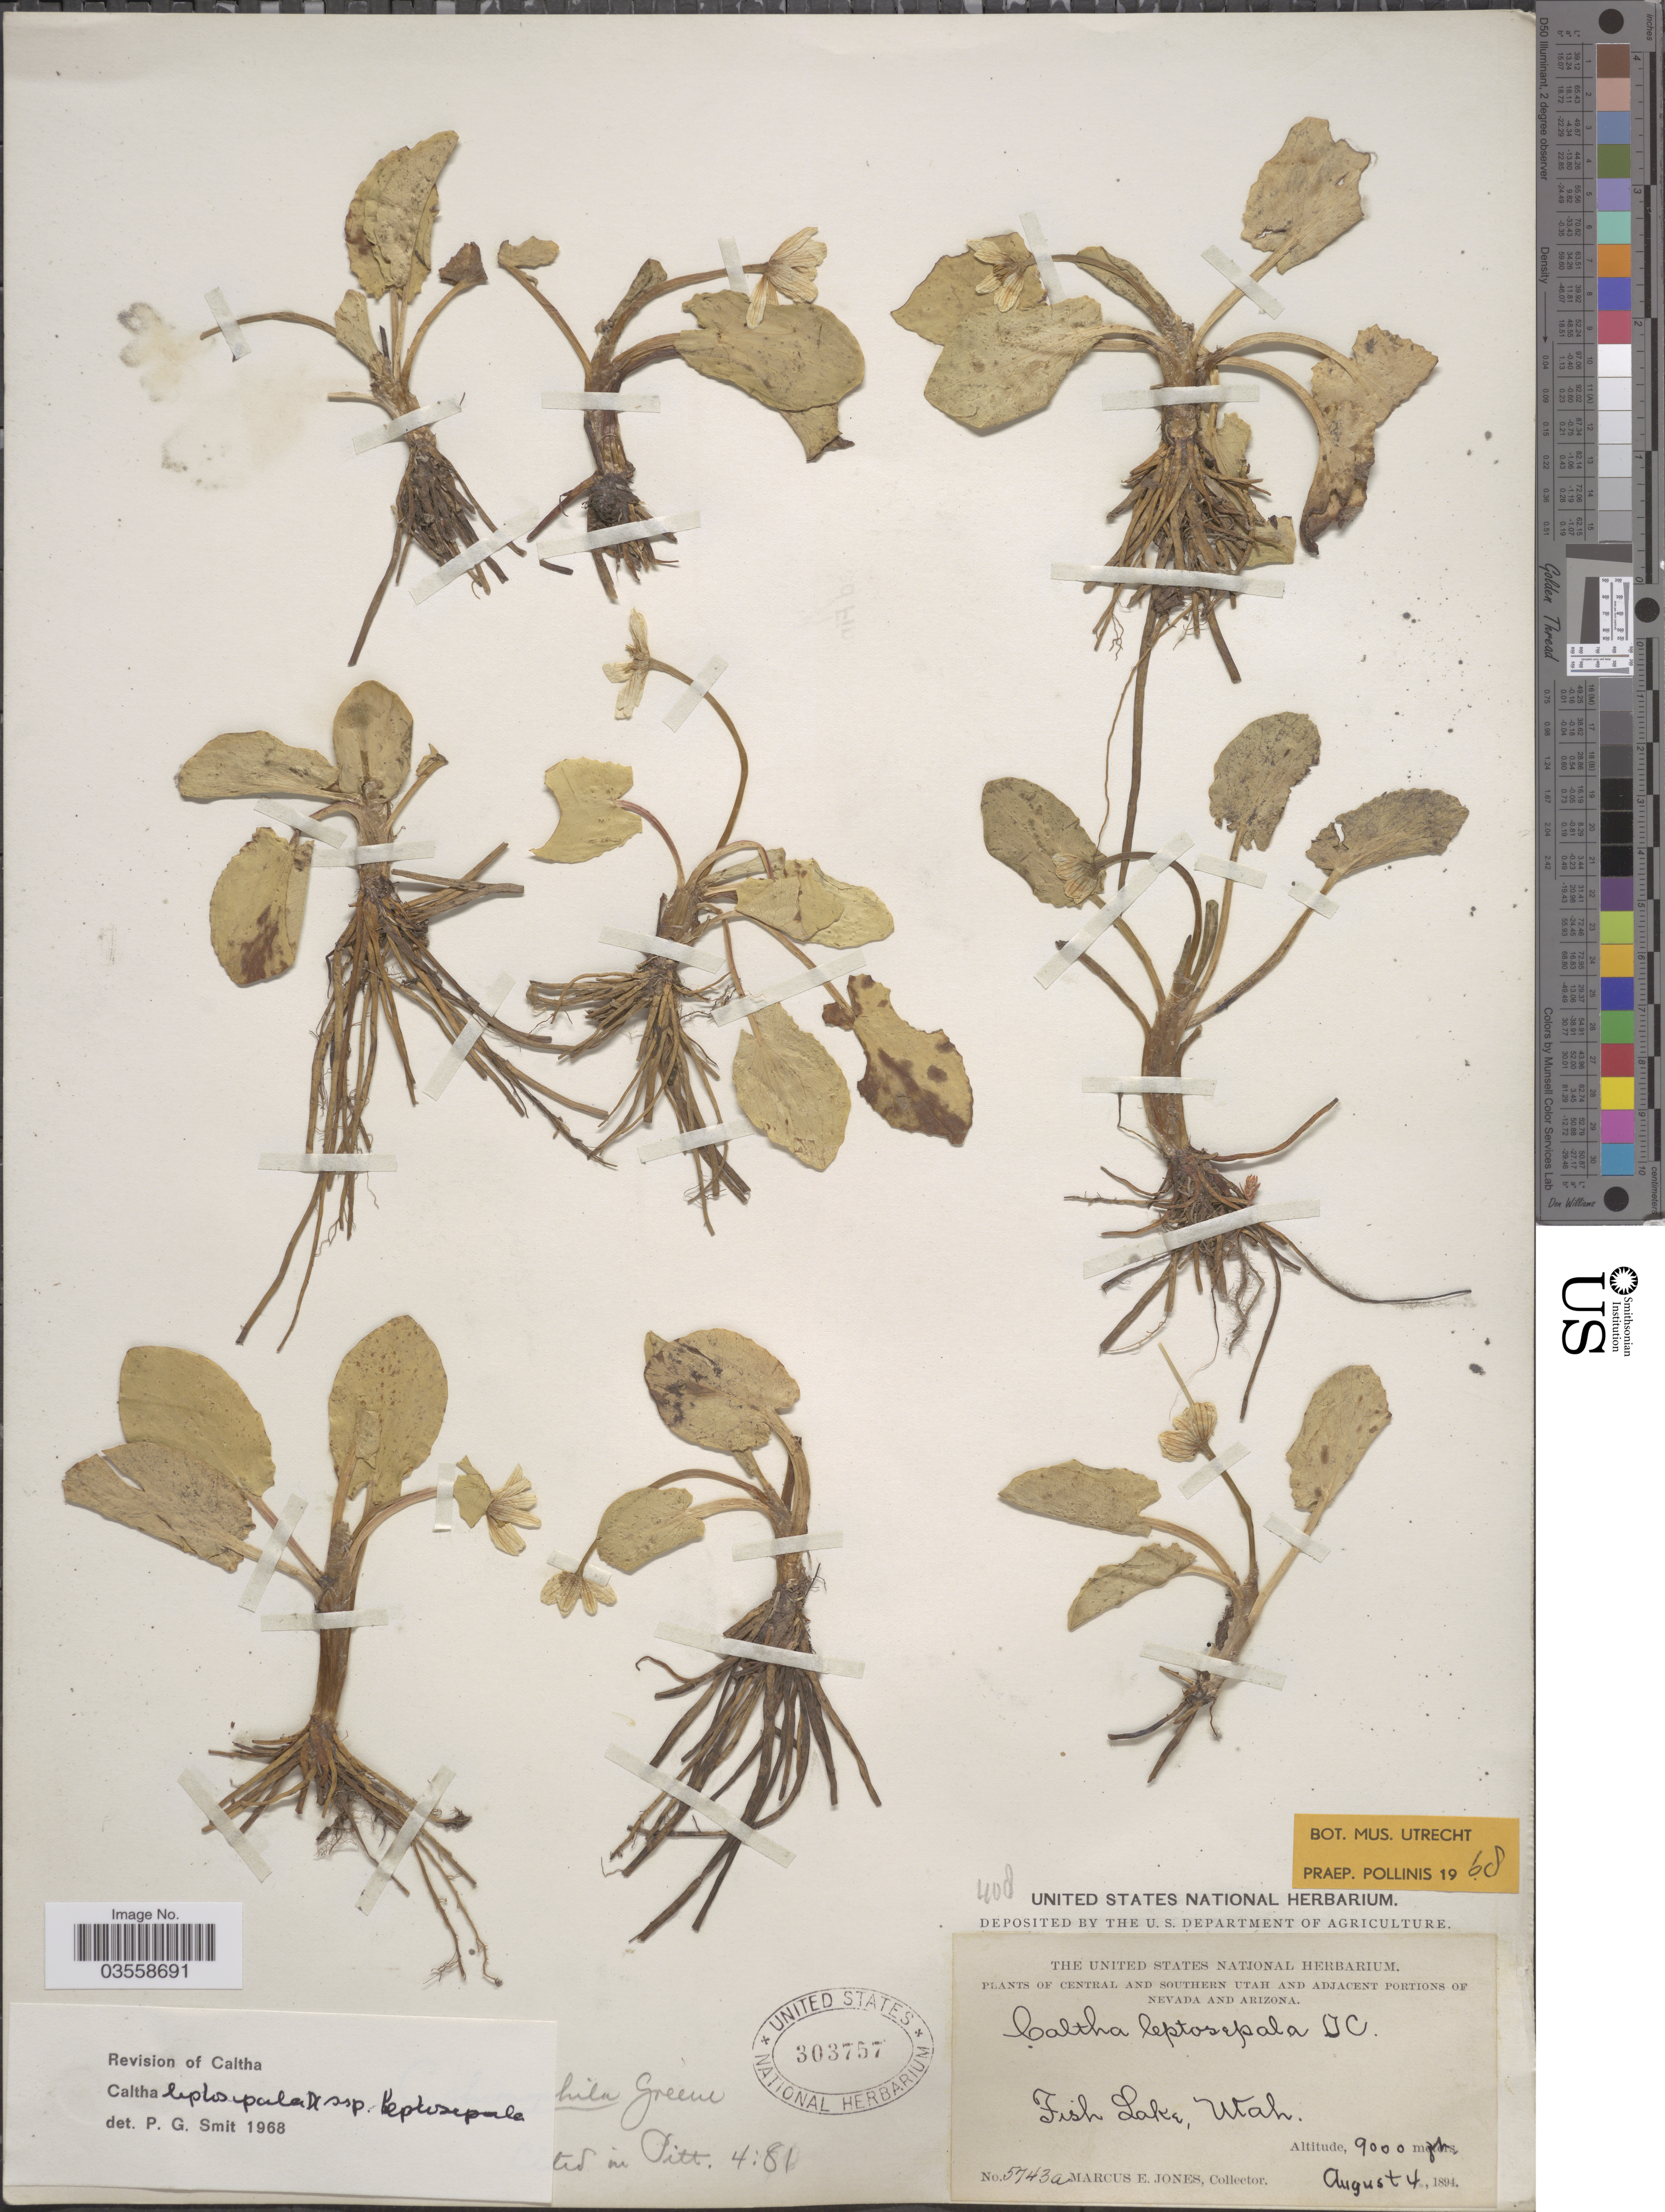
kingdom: Plantae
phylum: Tracheophyta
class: Magnoliopsida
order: Ranunculales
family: Ranunculaceae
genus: Caltha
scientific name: Caltha leptosepala subsp. leptosepala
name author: DC.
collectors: M. E. Jones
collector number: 5743a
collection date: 1894-08-04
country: United States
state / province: Utah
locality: Fish Lake. Central and southern Utah.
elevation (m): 2743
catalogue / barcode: US 303757